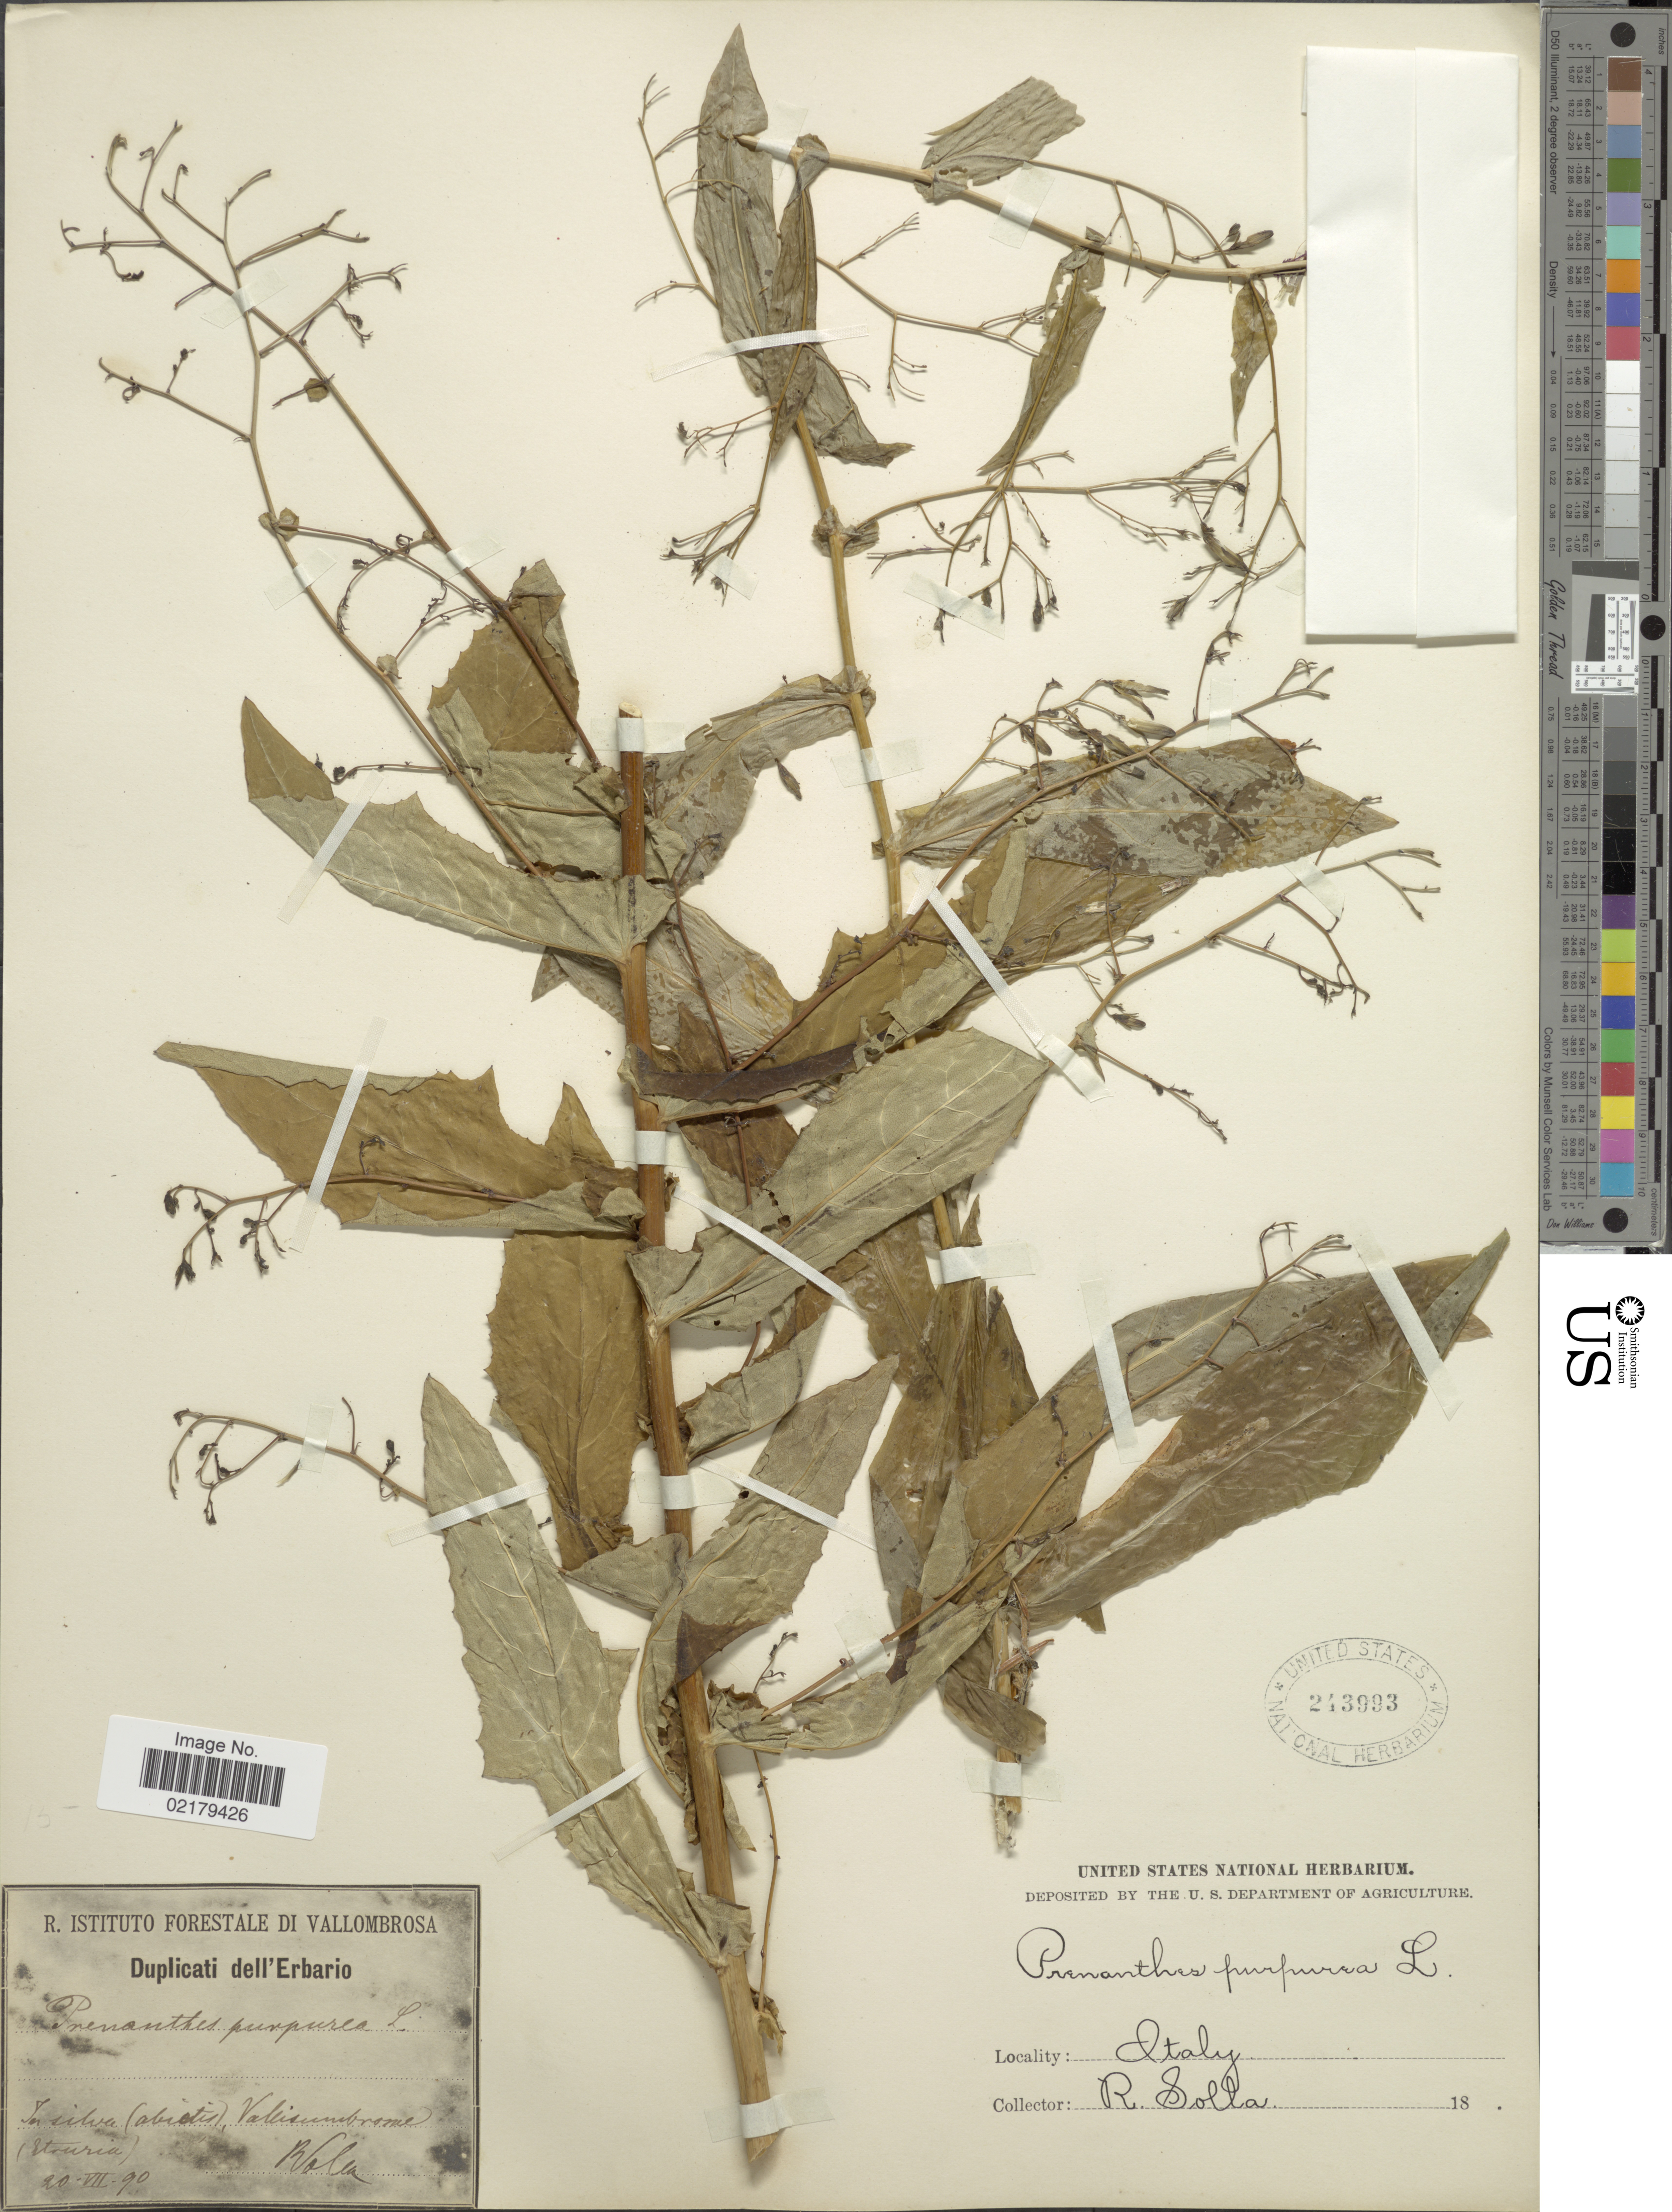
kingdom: Plantae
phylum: Tracheophyta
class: Magnoliopsida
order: Asterales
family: Asteraceae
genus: Prenanthes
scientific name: Prenanthes purpurea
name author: L.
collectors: R. Solla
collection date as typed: Transcribed d/m/y: 20/7/90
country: Italy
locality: In silva (abreotis), Vallisumbrome (Etouria)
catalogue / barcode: US 243993